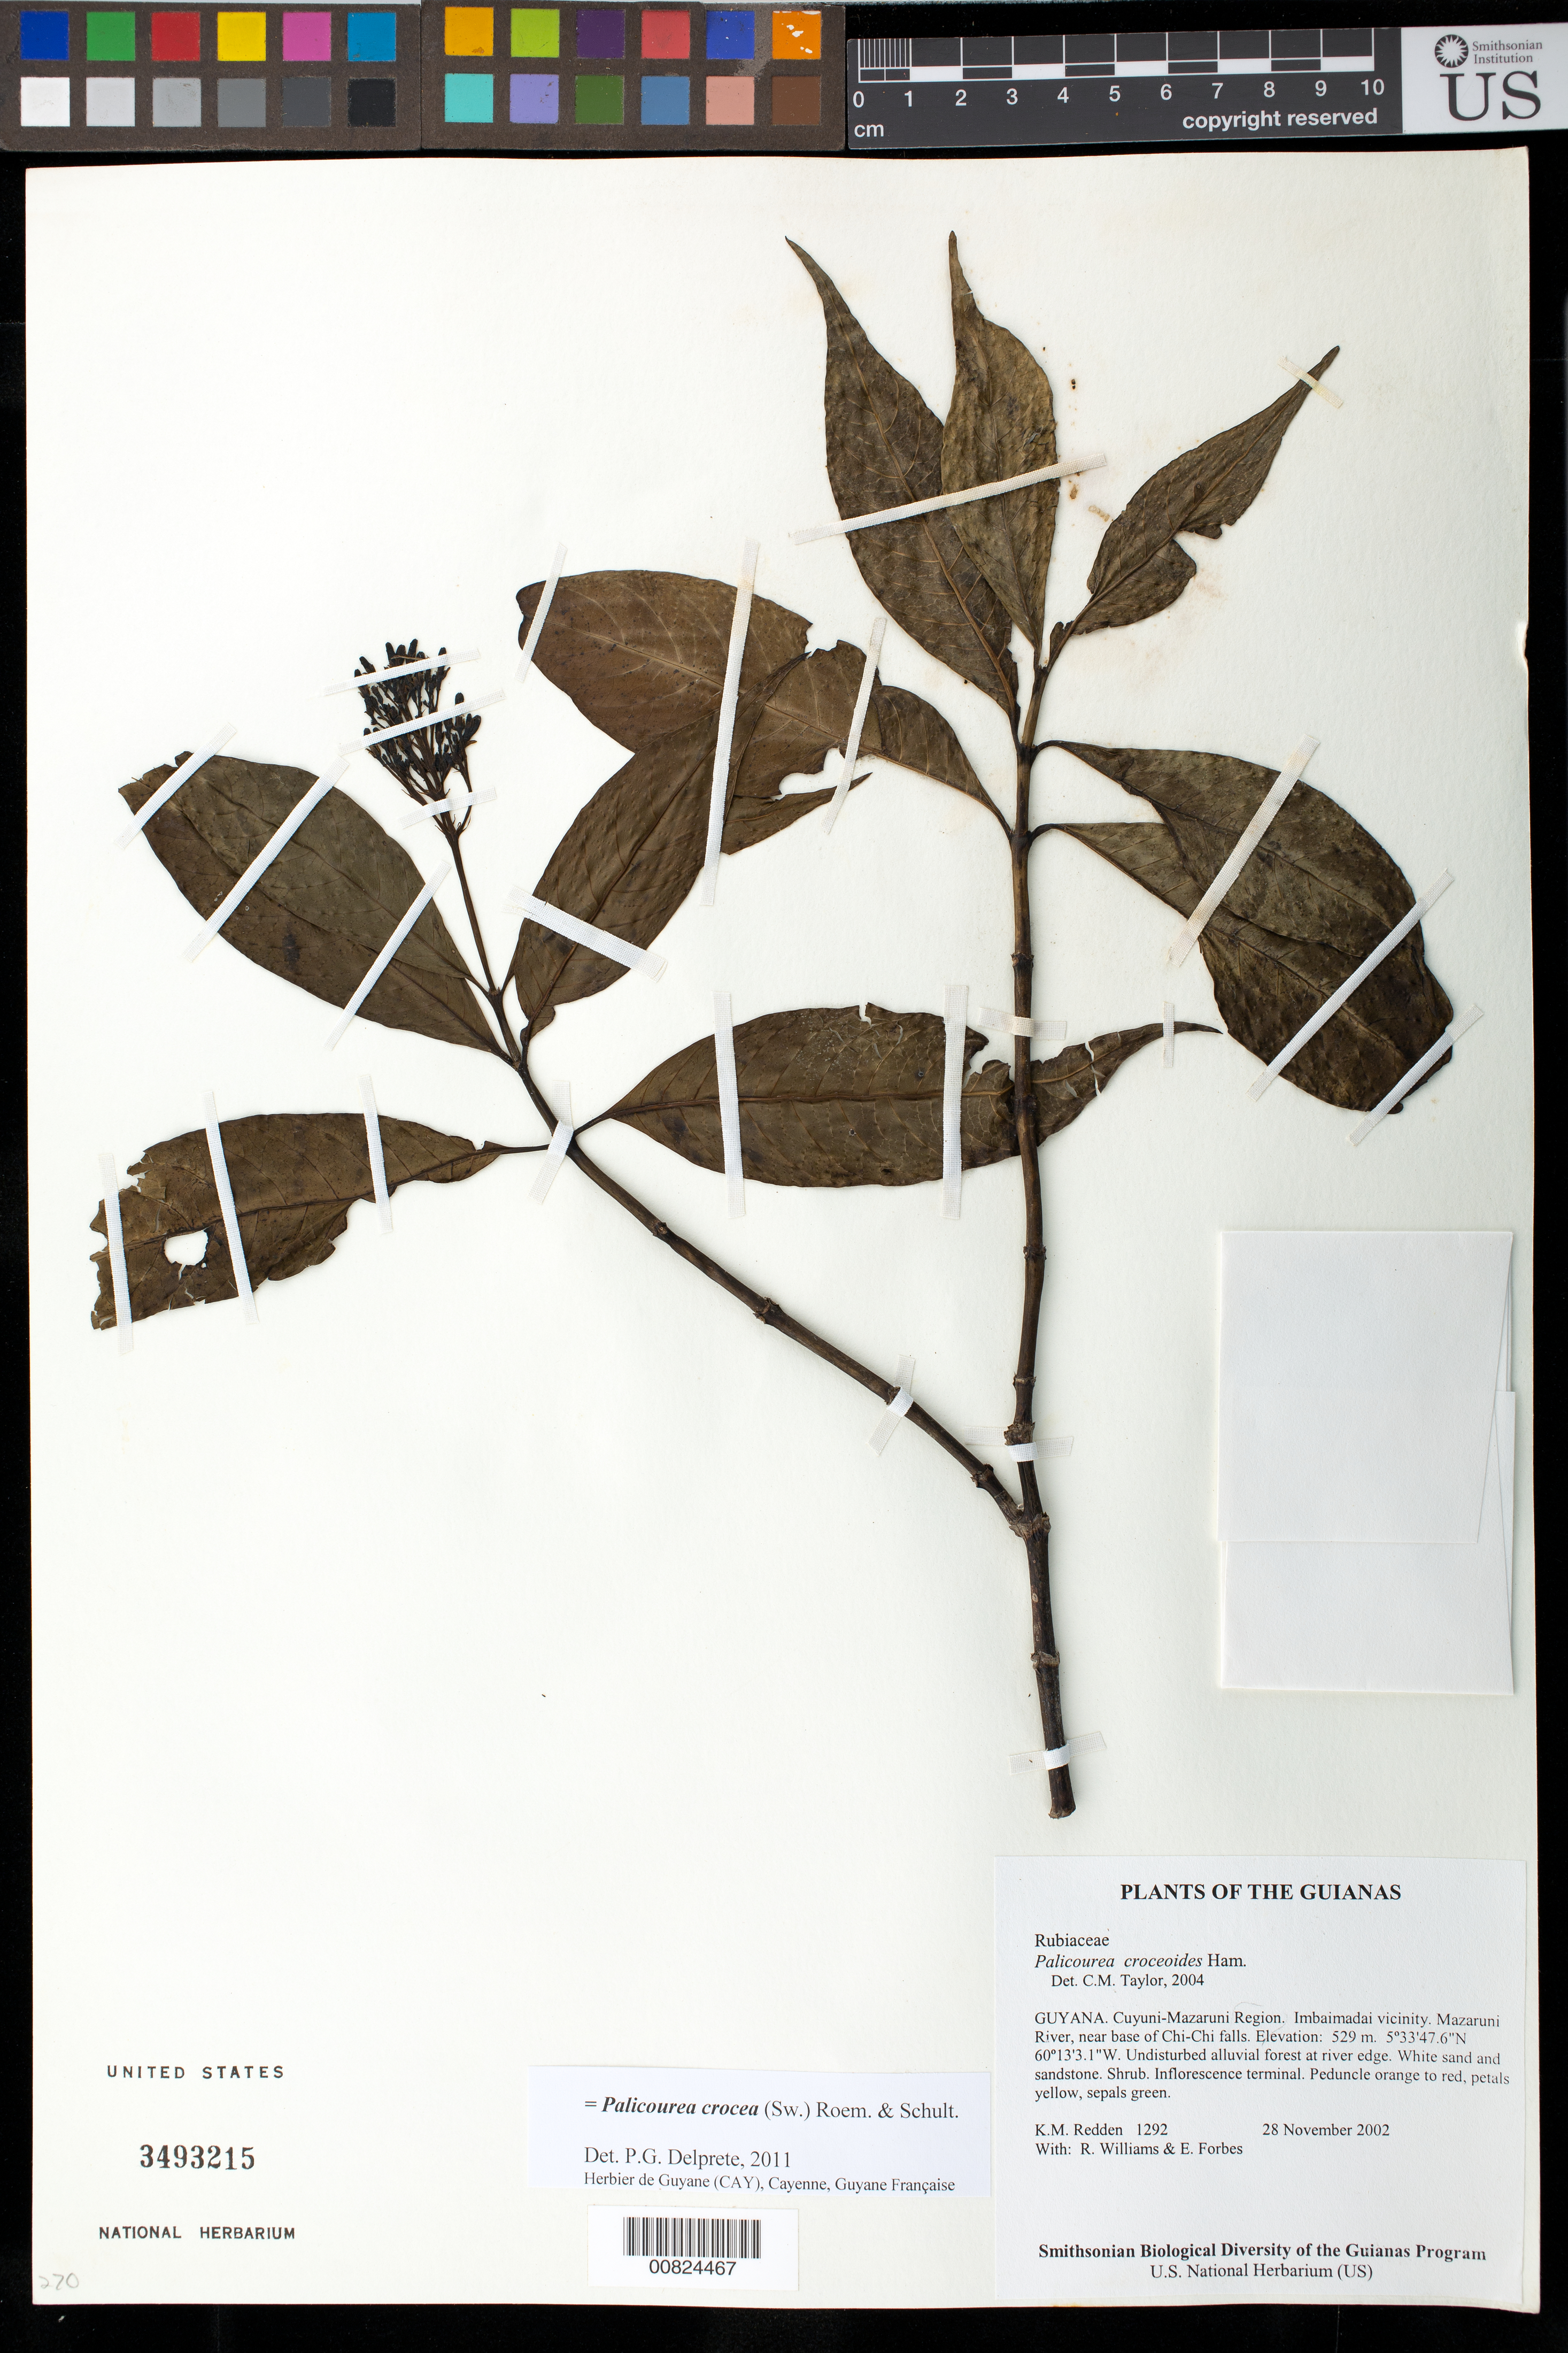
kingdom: Plantae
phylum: Tracheophyta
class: Magnoliopsida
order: Gentianales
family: Rubiaceae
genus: Palicourea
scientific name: Palicourea crocea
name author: (Sw.) Schult.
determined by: Delprete, P. G., Herb. de Guyane Cay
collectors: K. M. Redden, R. Williams & E. Forbes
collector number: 1292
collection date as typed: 28 November 2002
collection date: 2002-11-28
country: Guyana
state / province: Cuyuni-Mazaruni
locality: Imbaimadai vicinity. Mazaruni River, near base of Chi-Chi falls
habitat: Undisturbed alluvial forest at river edge. White sand and sandstone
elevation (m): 529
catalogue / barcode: US 3493215